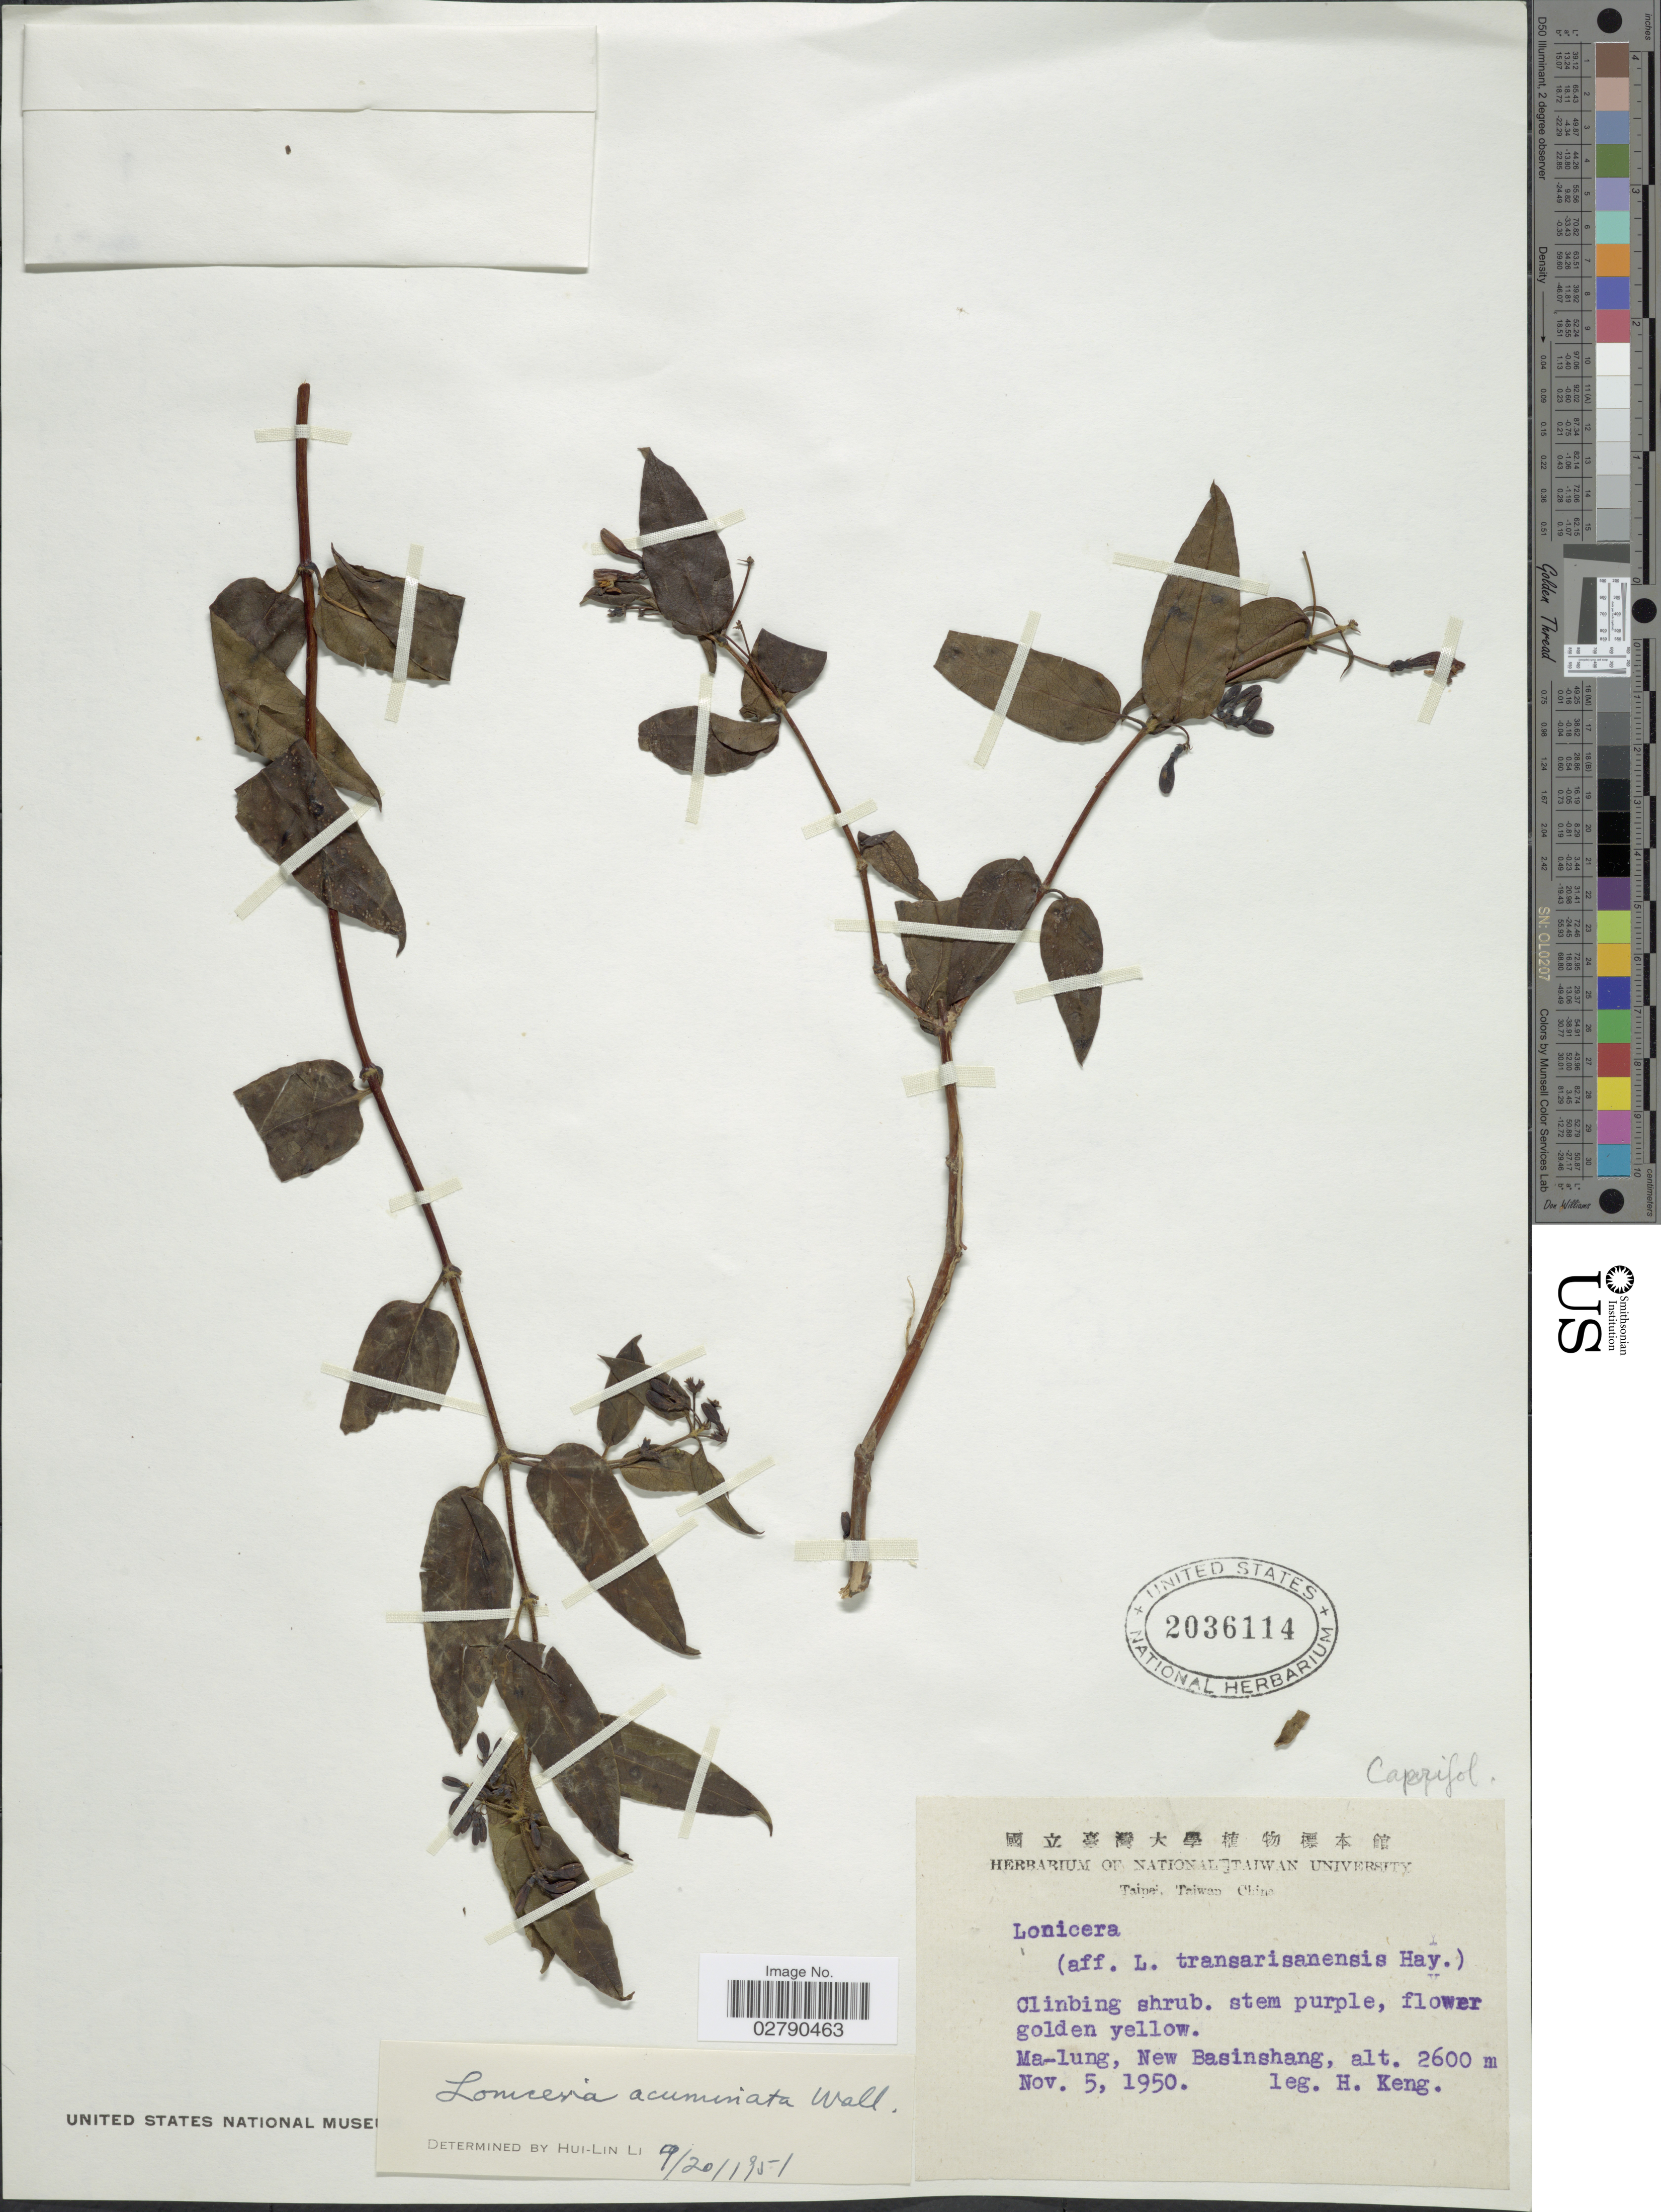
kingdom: Plantae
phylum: Tracheophyta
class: Magnoliopsida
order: Dipsacales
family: Caprifoliaceae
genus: Lonicera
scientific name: Lonicera acuminata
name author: Wall.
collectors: H. Keng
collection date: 1950-11-05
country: Taiwan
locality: Ma-lung, New Basinshang.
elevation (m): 2600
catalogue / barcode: US 2036114